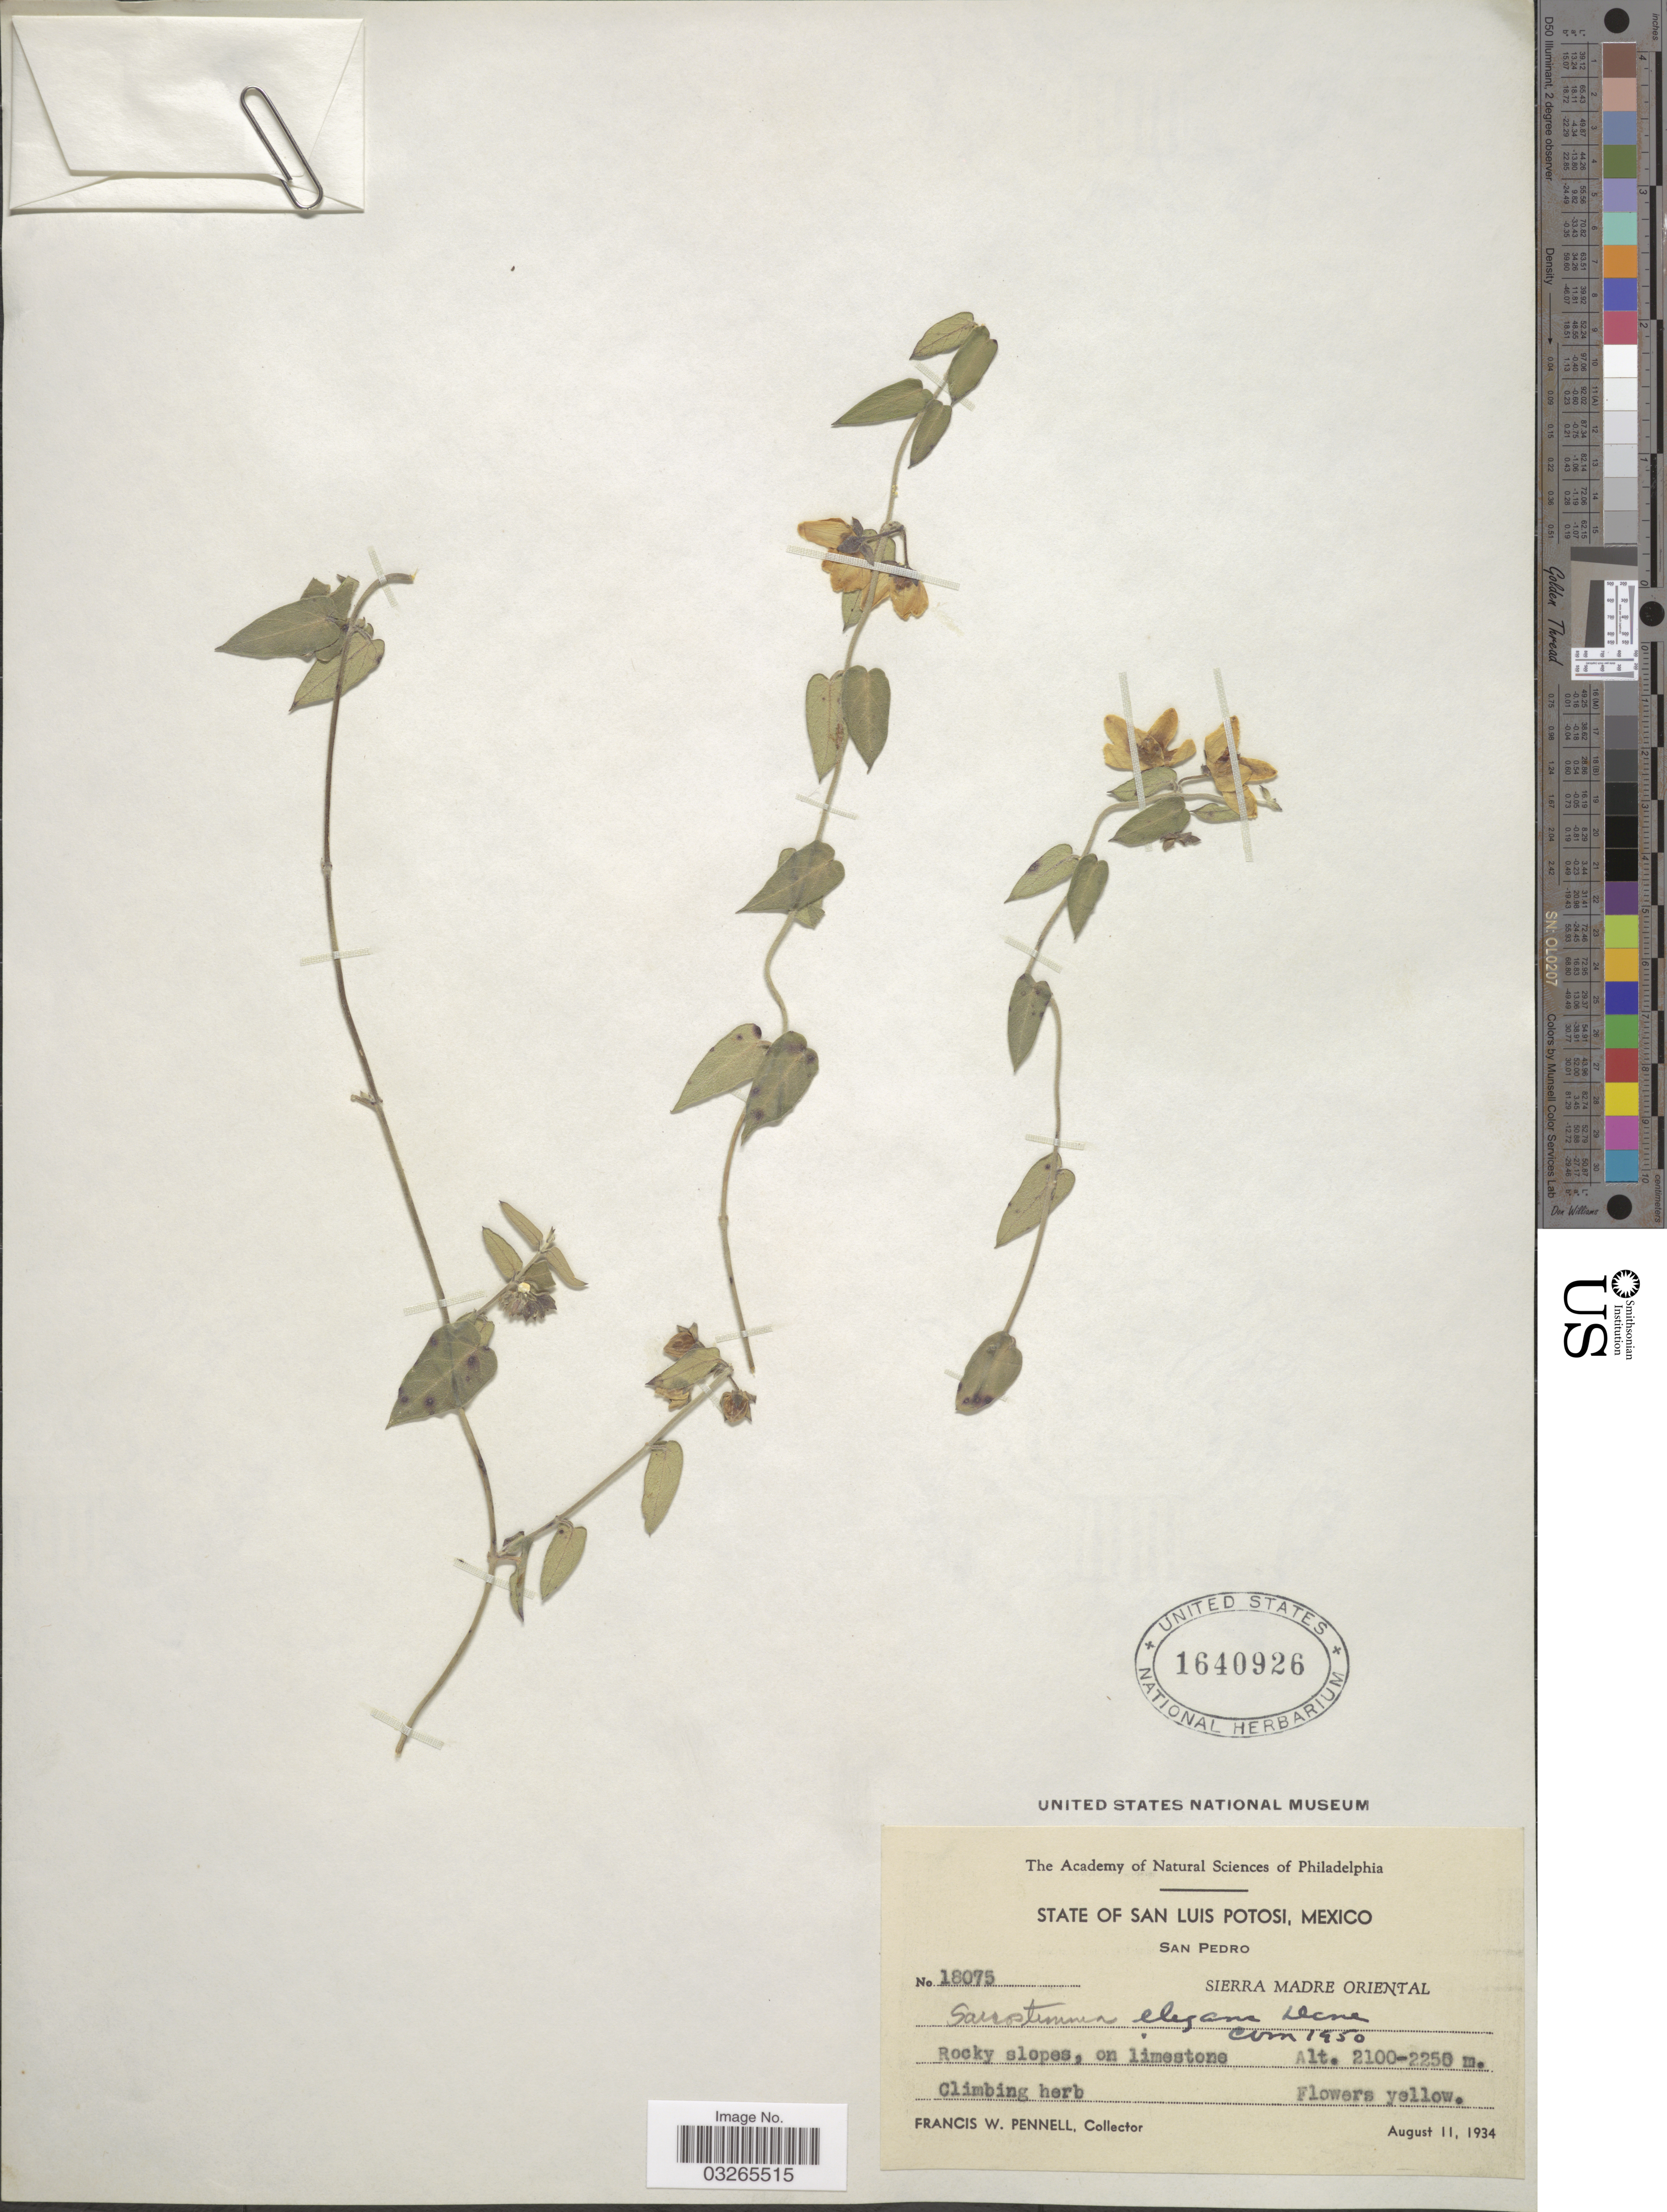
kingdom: Plantae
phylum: Tracheophyta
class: Magnoliopsida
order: Gentianales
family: Apocynaceae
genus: Sarcostemma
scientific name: Sarcostemma elegans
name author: Decne.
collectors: F. W. Pennell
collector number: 18075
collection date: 1934-08-11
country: Mexico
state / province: San Luis Potosí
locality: San Pedro, Sierra Madre Oriental.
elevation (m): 2100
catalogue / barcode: US 1640926